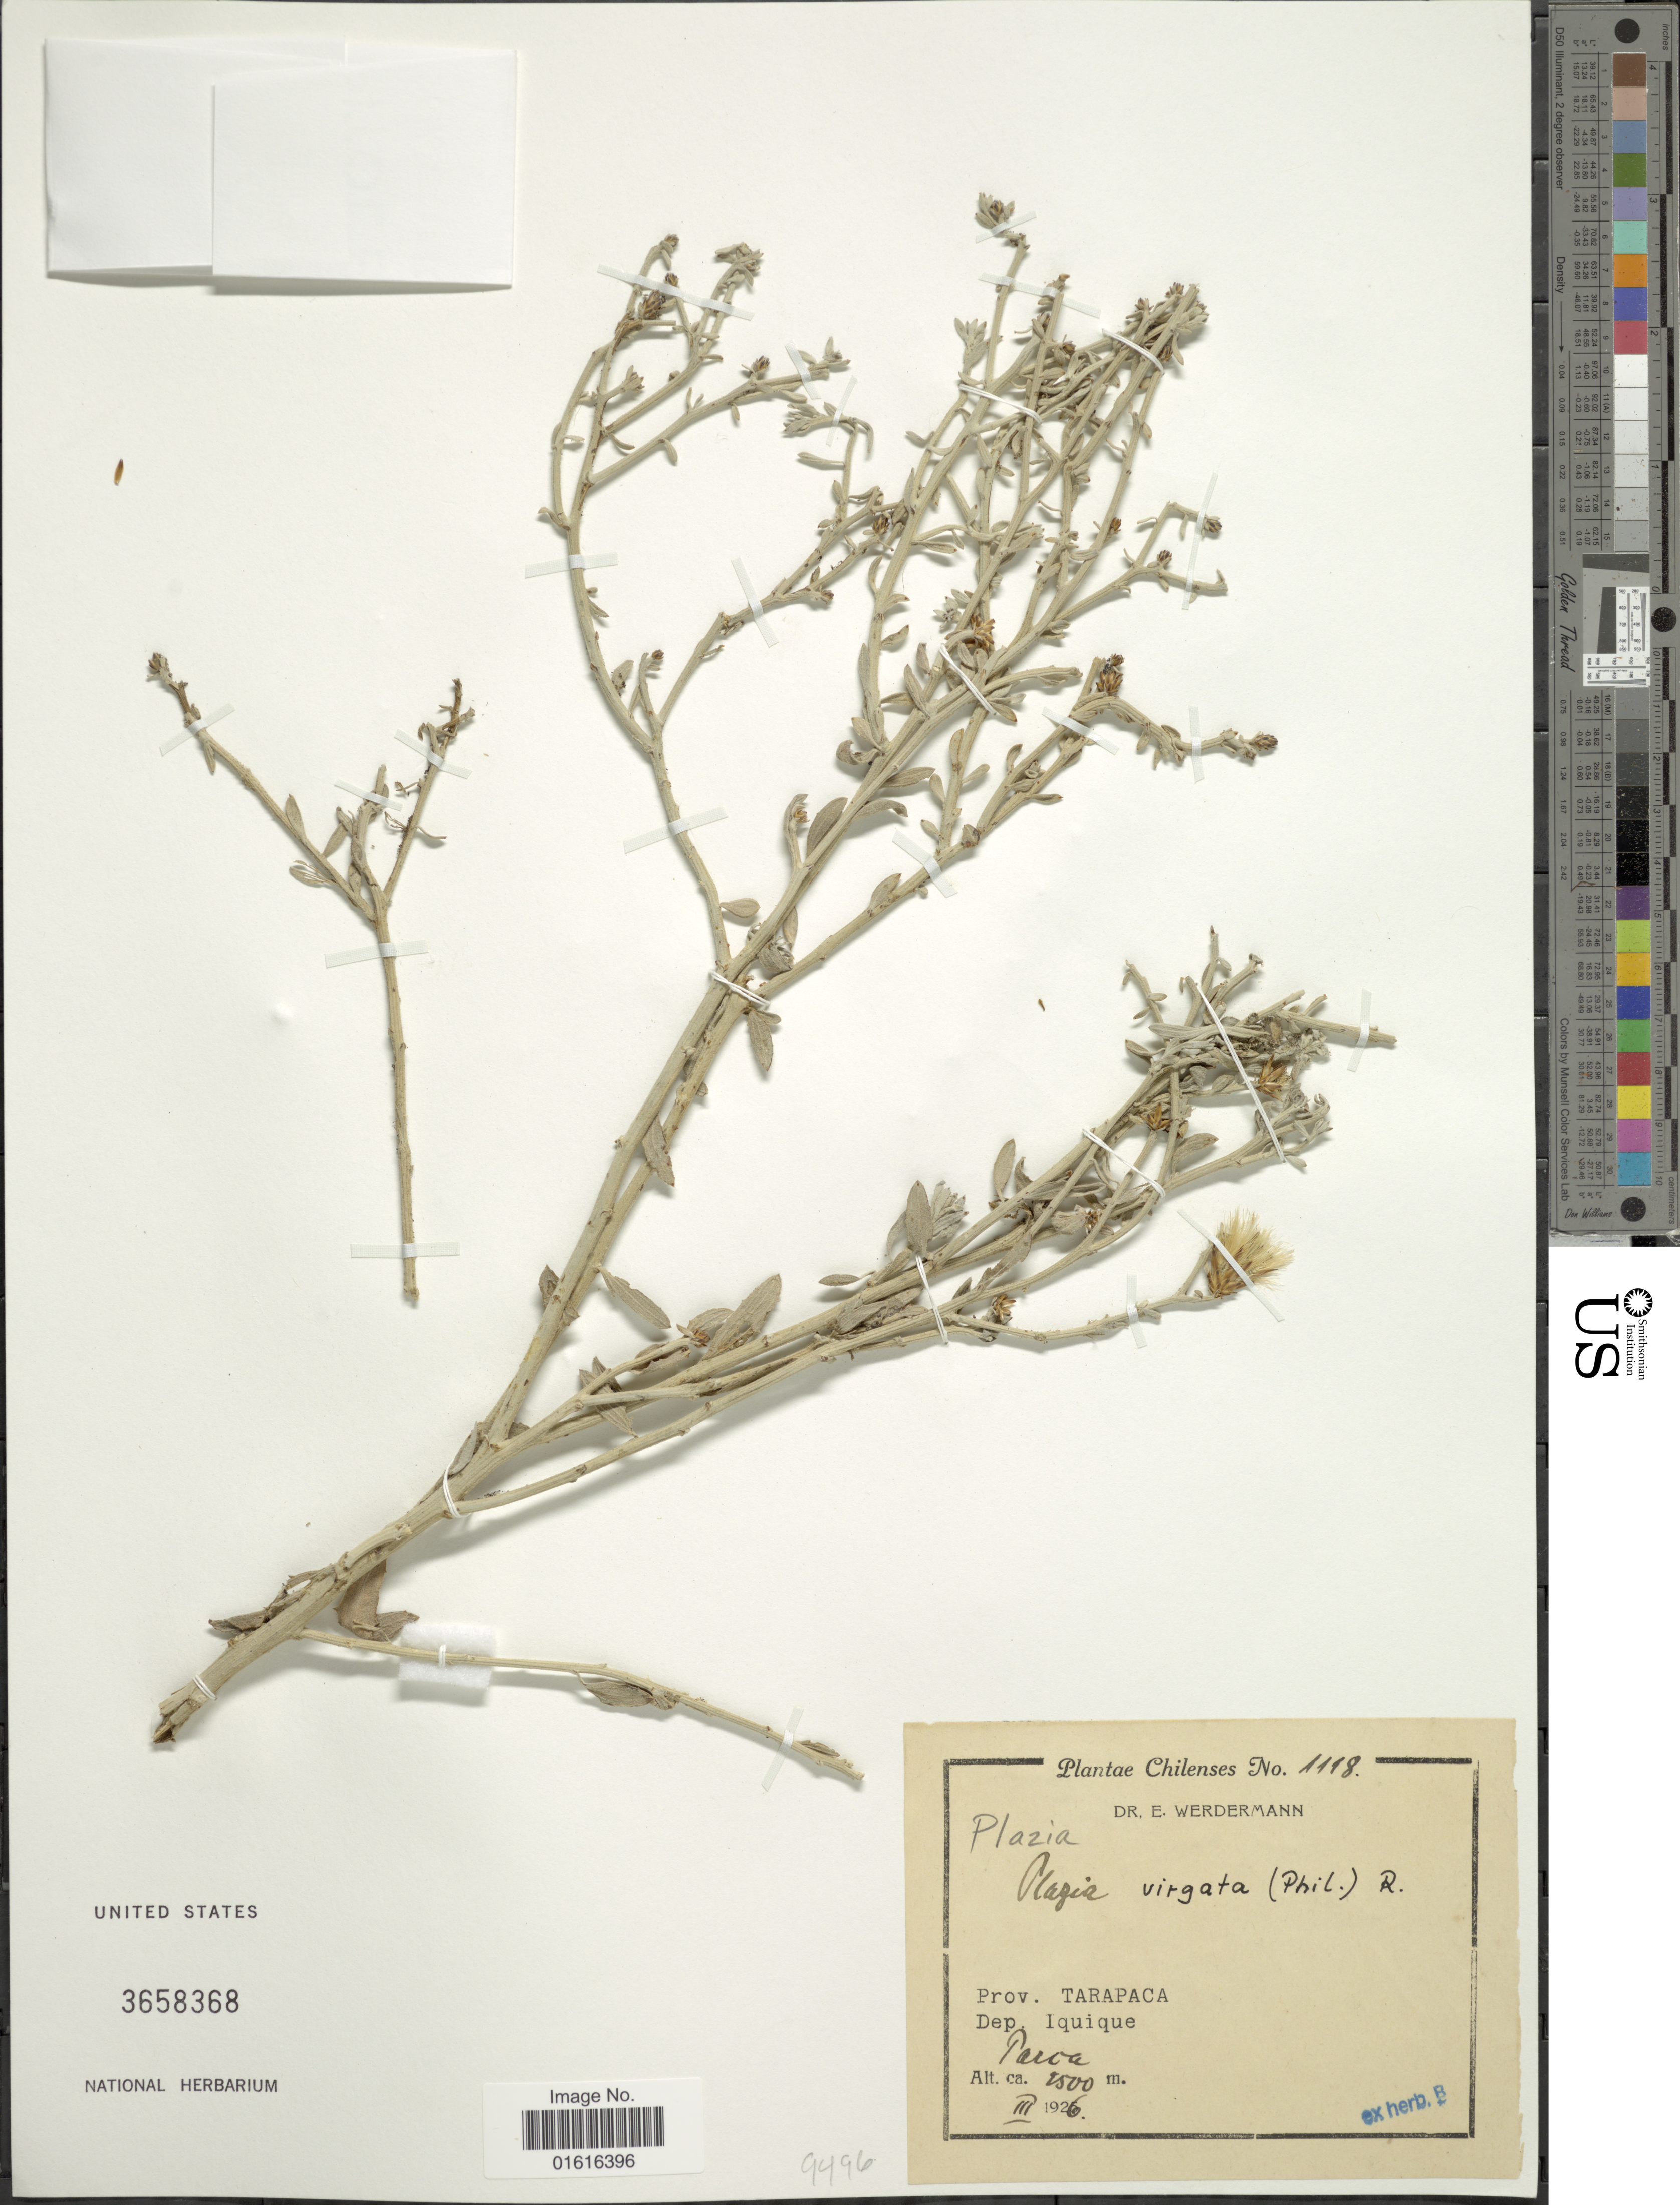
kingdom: Plantae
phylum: Tracheophyta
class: Magnoliopsida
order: Asterales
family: Asteraceae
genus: Plazia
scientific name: Plazia virgata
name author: (Phil.) Reiche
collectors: E. Werdermann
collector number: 9496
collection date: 1926-03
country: Chile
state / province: Tarapacá (I)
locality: Dep. Iquique, Parca.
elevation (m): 2500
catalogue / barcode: US 3658368